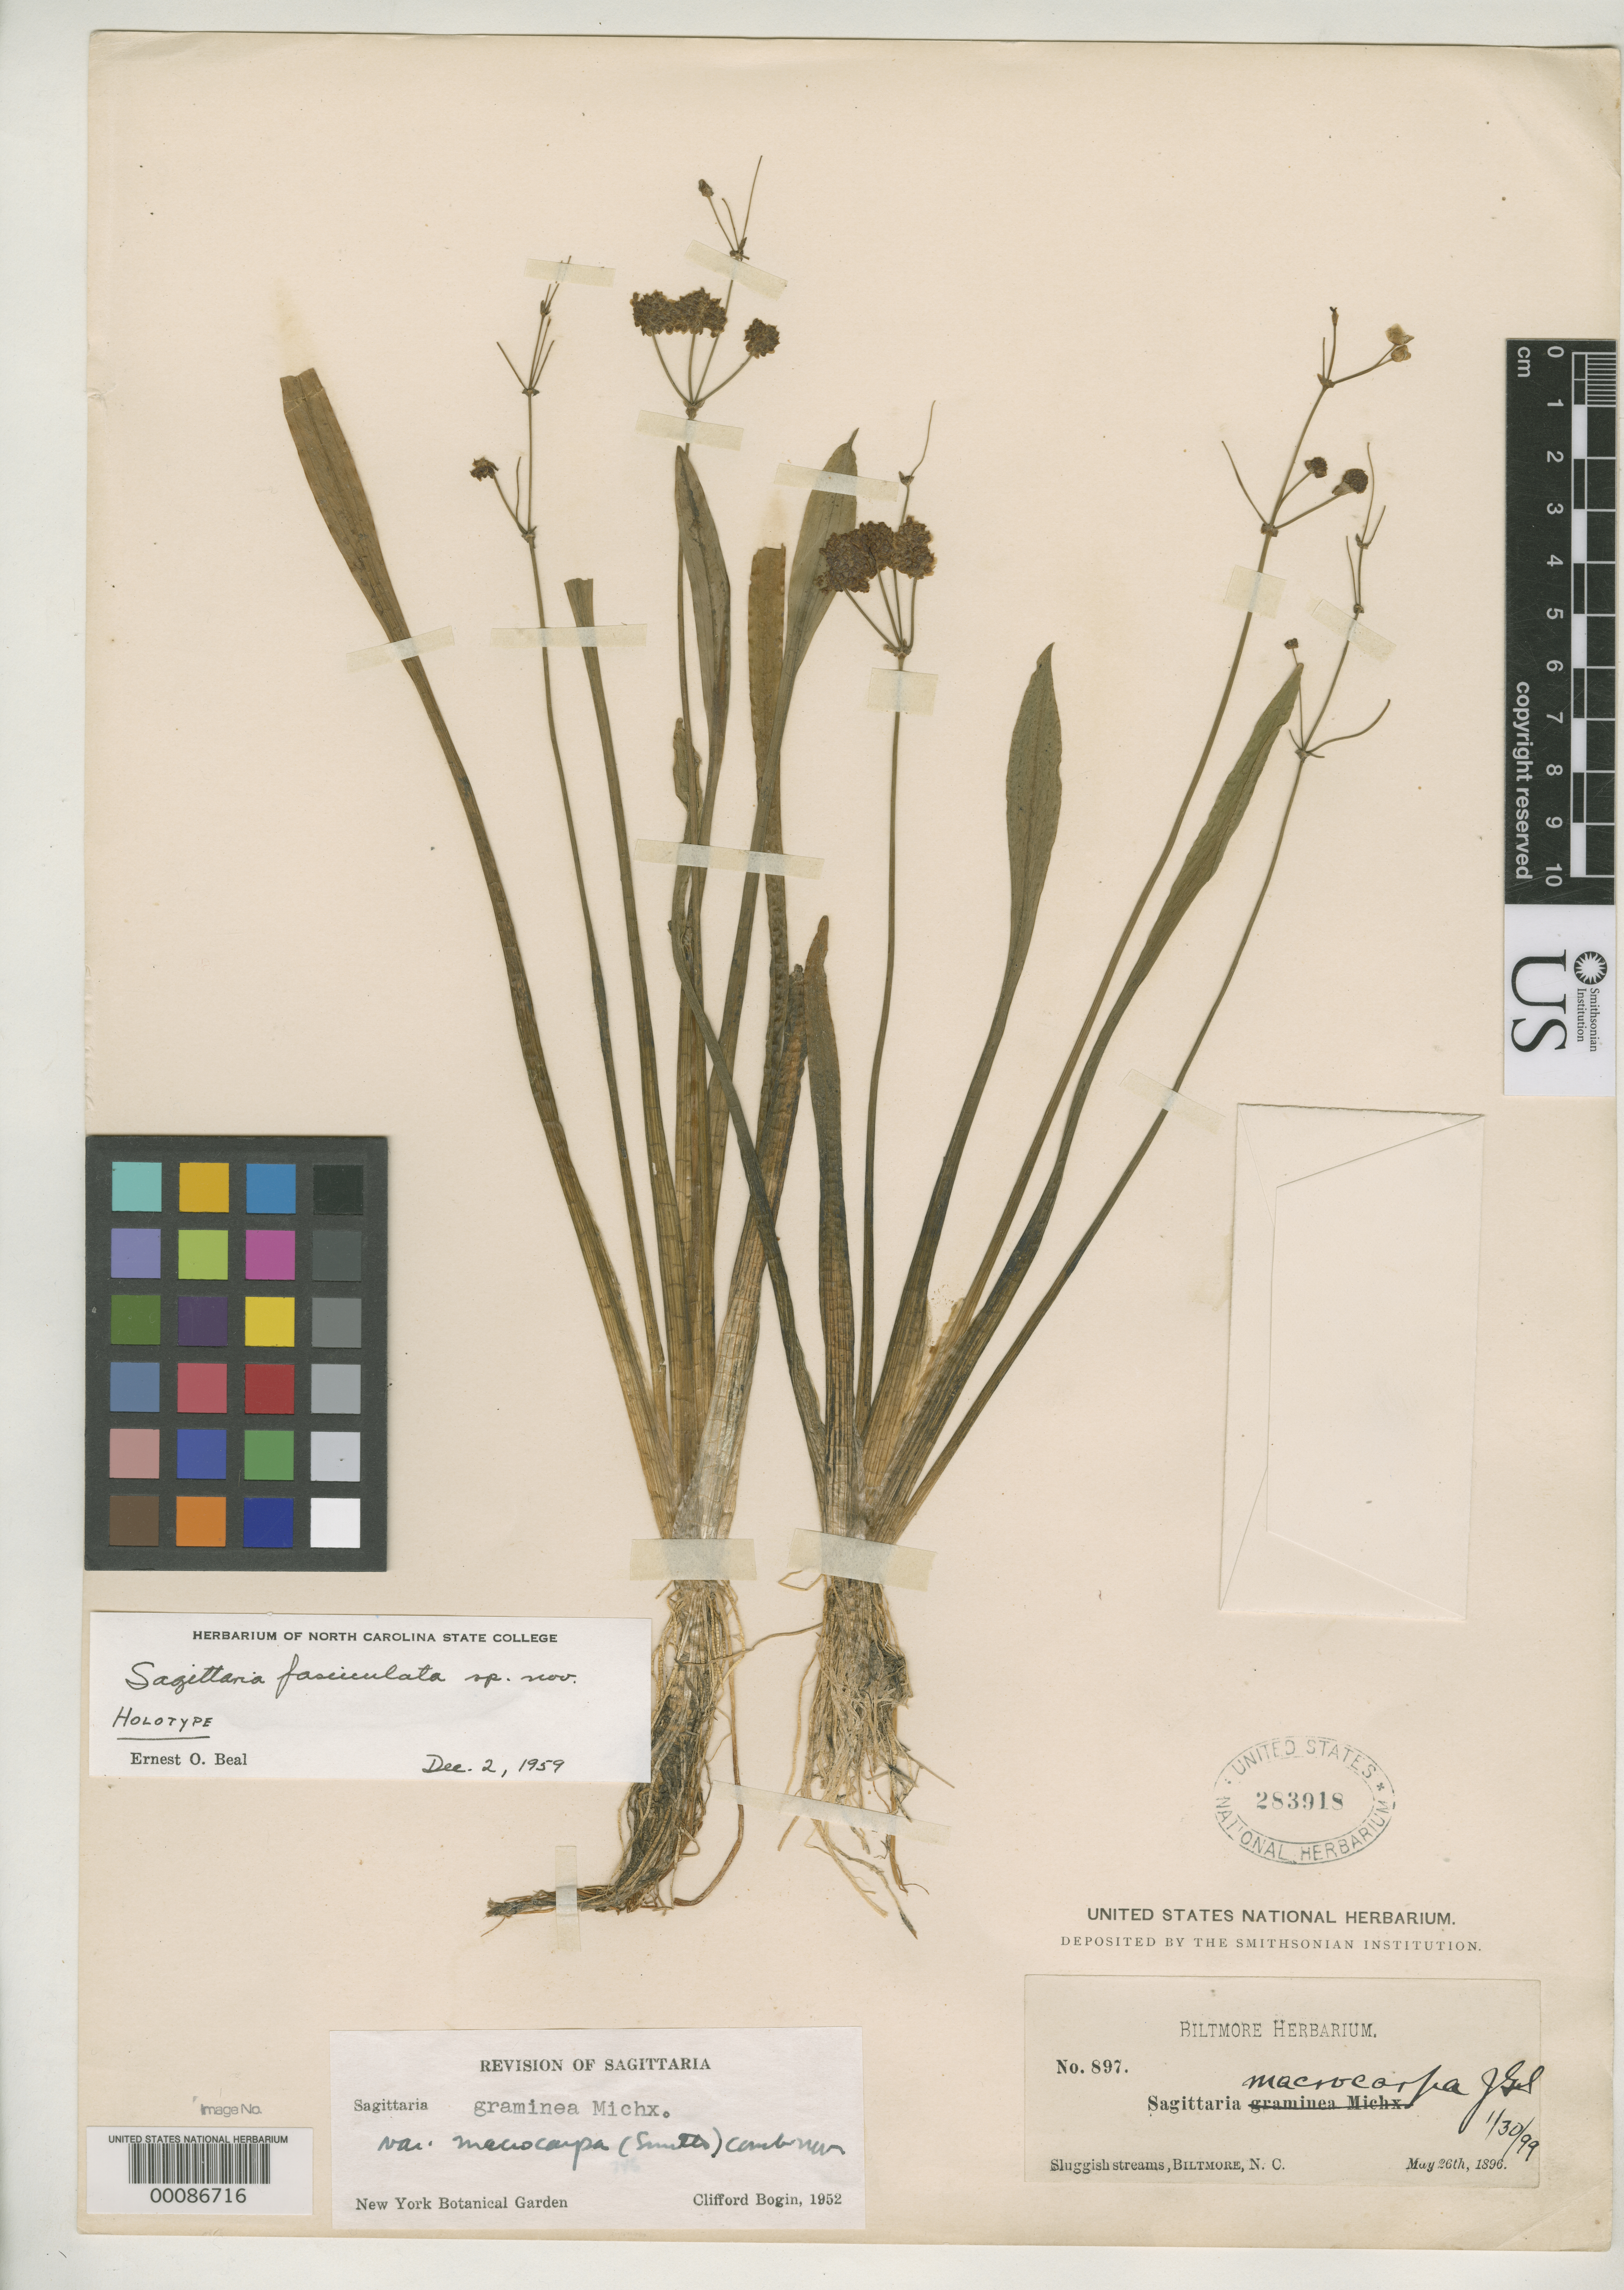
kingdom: Plantae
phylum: Tracheophyta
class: Liliopsida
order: Alismatales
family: Alismataceae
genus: Sagittaria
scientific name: Sagittaria fasciculata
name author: E.O. Beal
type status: Holotype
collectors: ex herb. Biltmore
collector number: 897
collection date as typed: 26 May 1896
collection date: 1896-05-26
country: United States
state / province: North Carolina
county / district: Buncombe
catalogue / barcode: US 283918